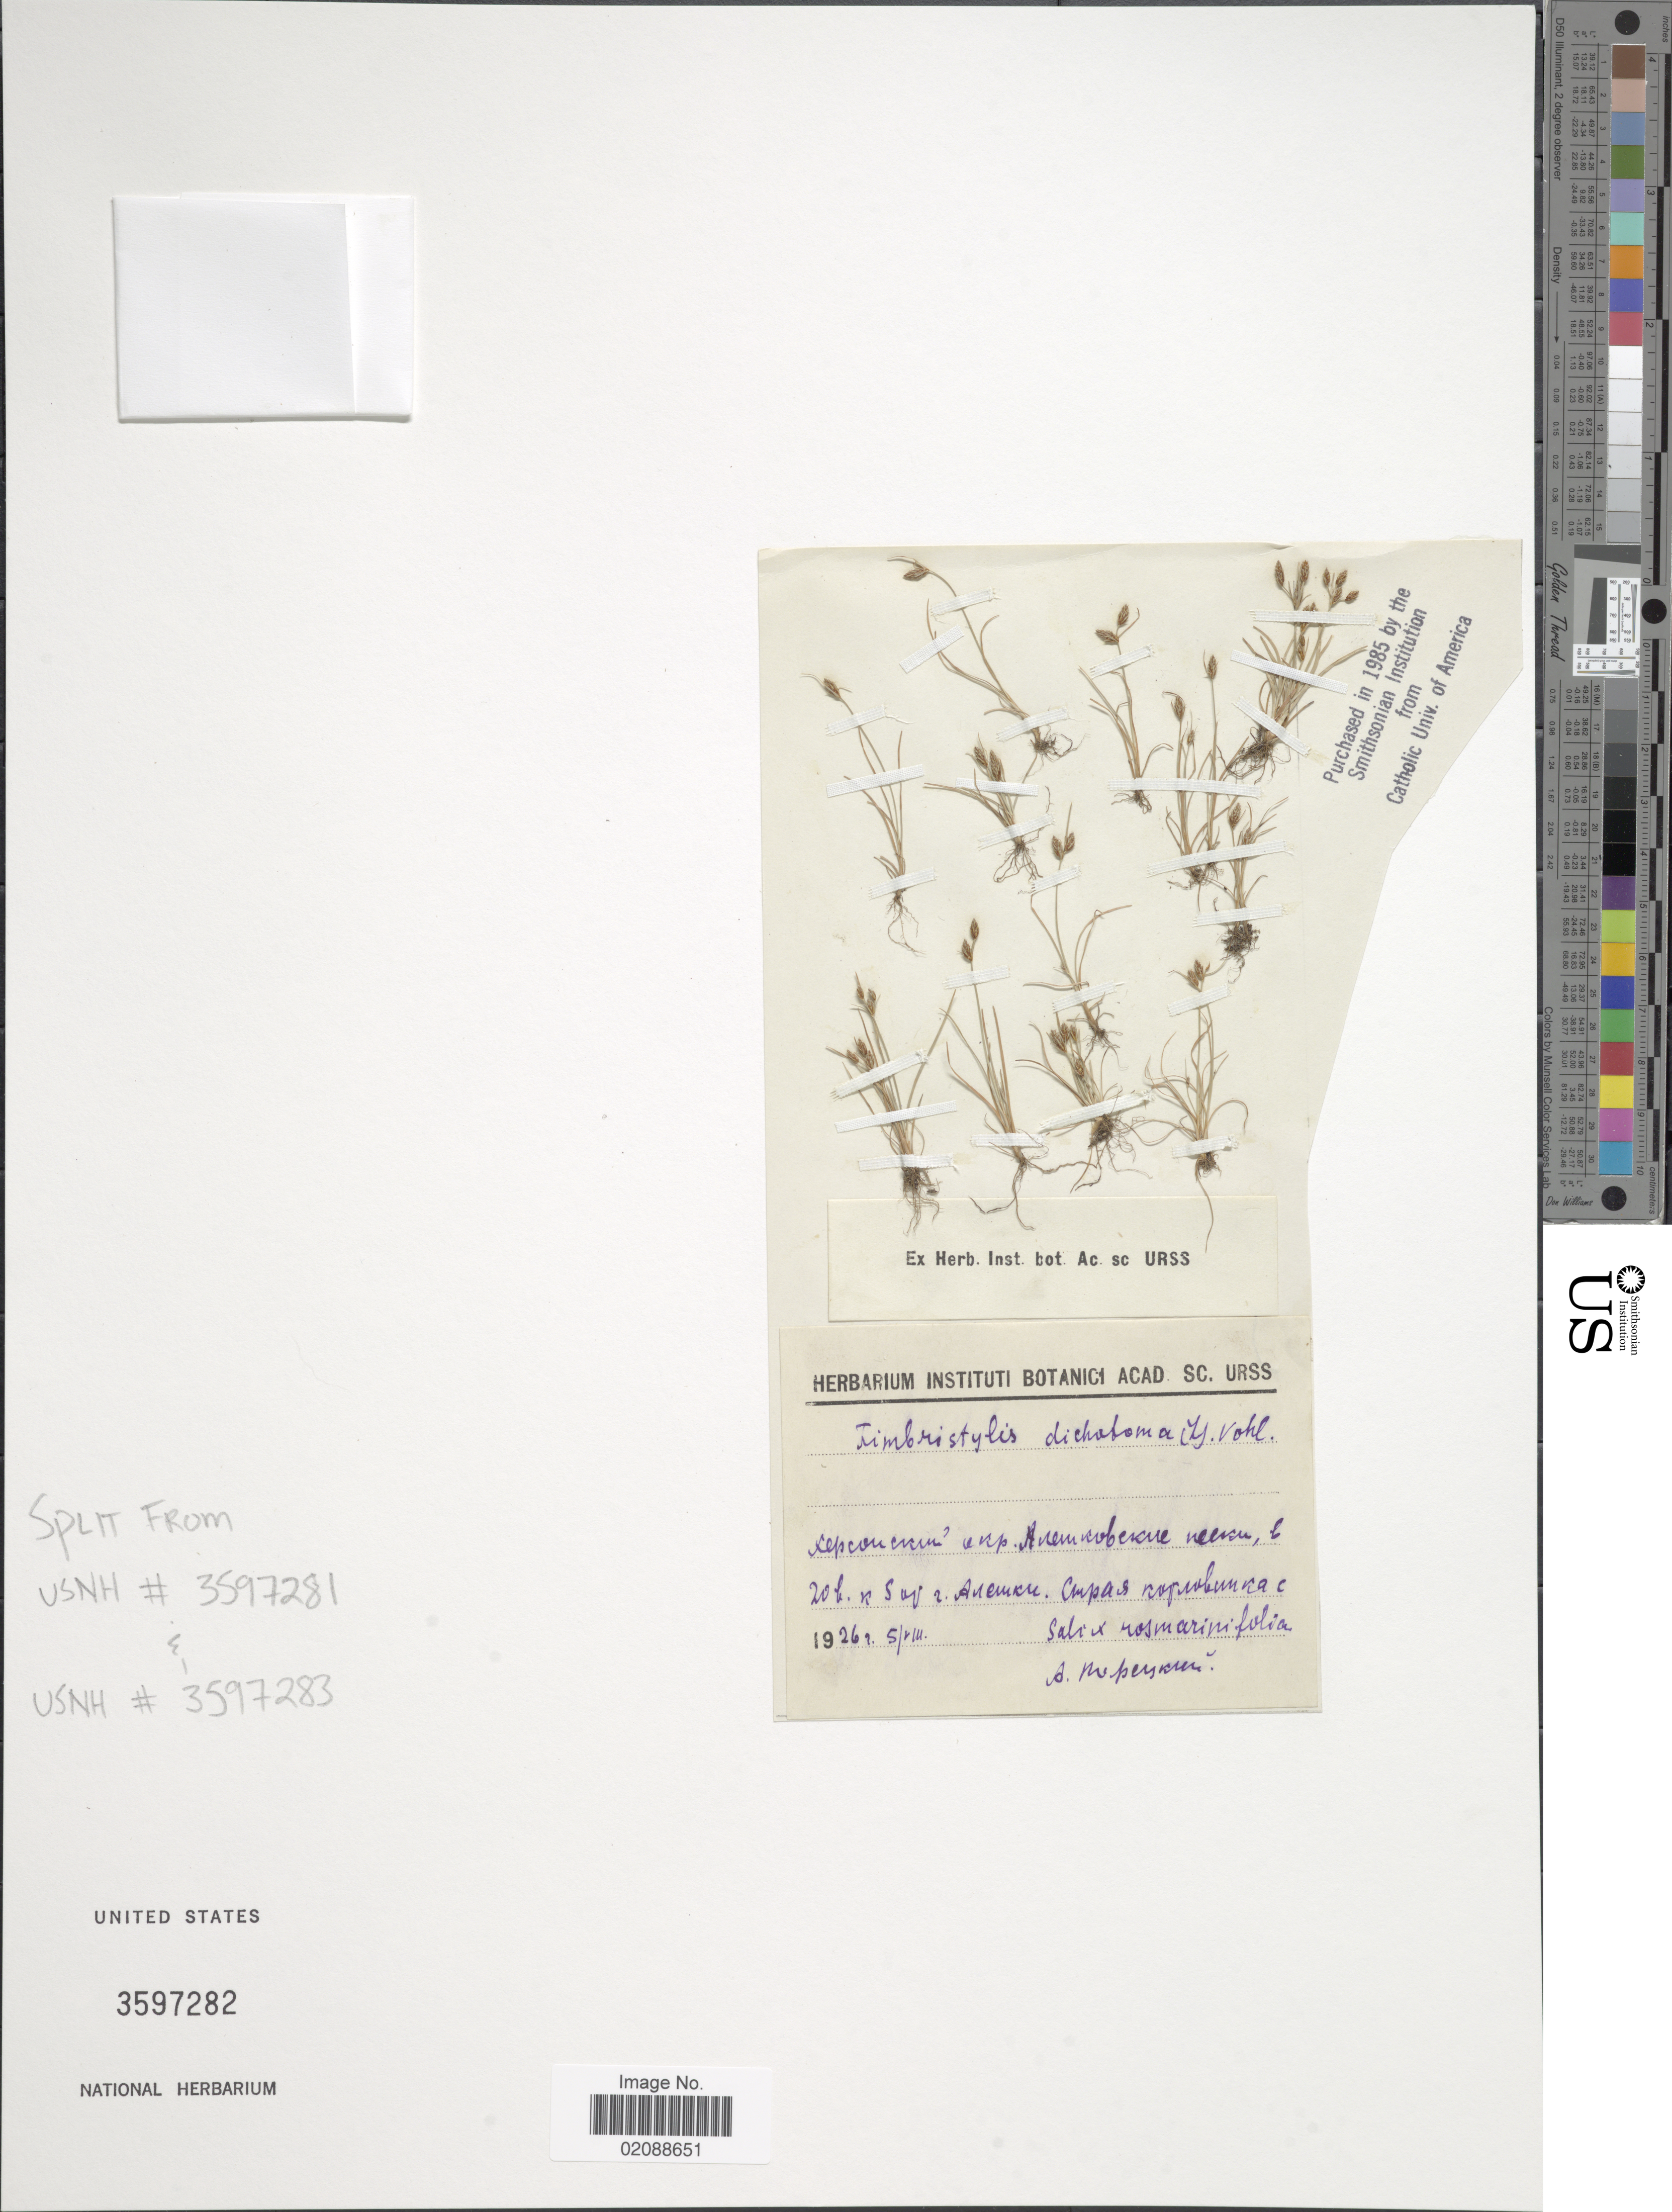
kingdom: Plantae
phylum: Tracheophyta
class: Liliopsida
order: Poales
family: Cyperaceae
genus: Fimbristylis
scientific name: Fimbristylis dichotoma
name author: (L.) Vahl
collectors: A. Poretskiy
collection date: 1926-08-05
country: Ukraine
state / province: Kherson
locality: Vicinity of village Aleshki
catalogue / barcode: US 3597282